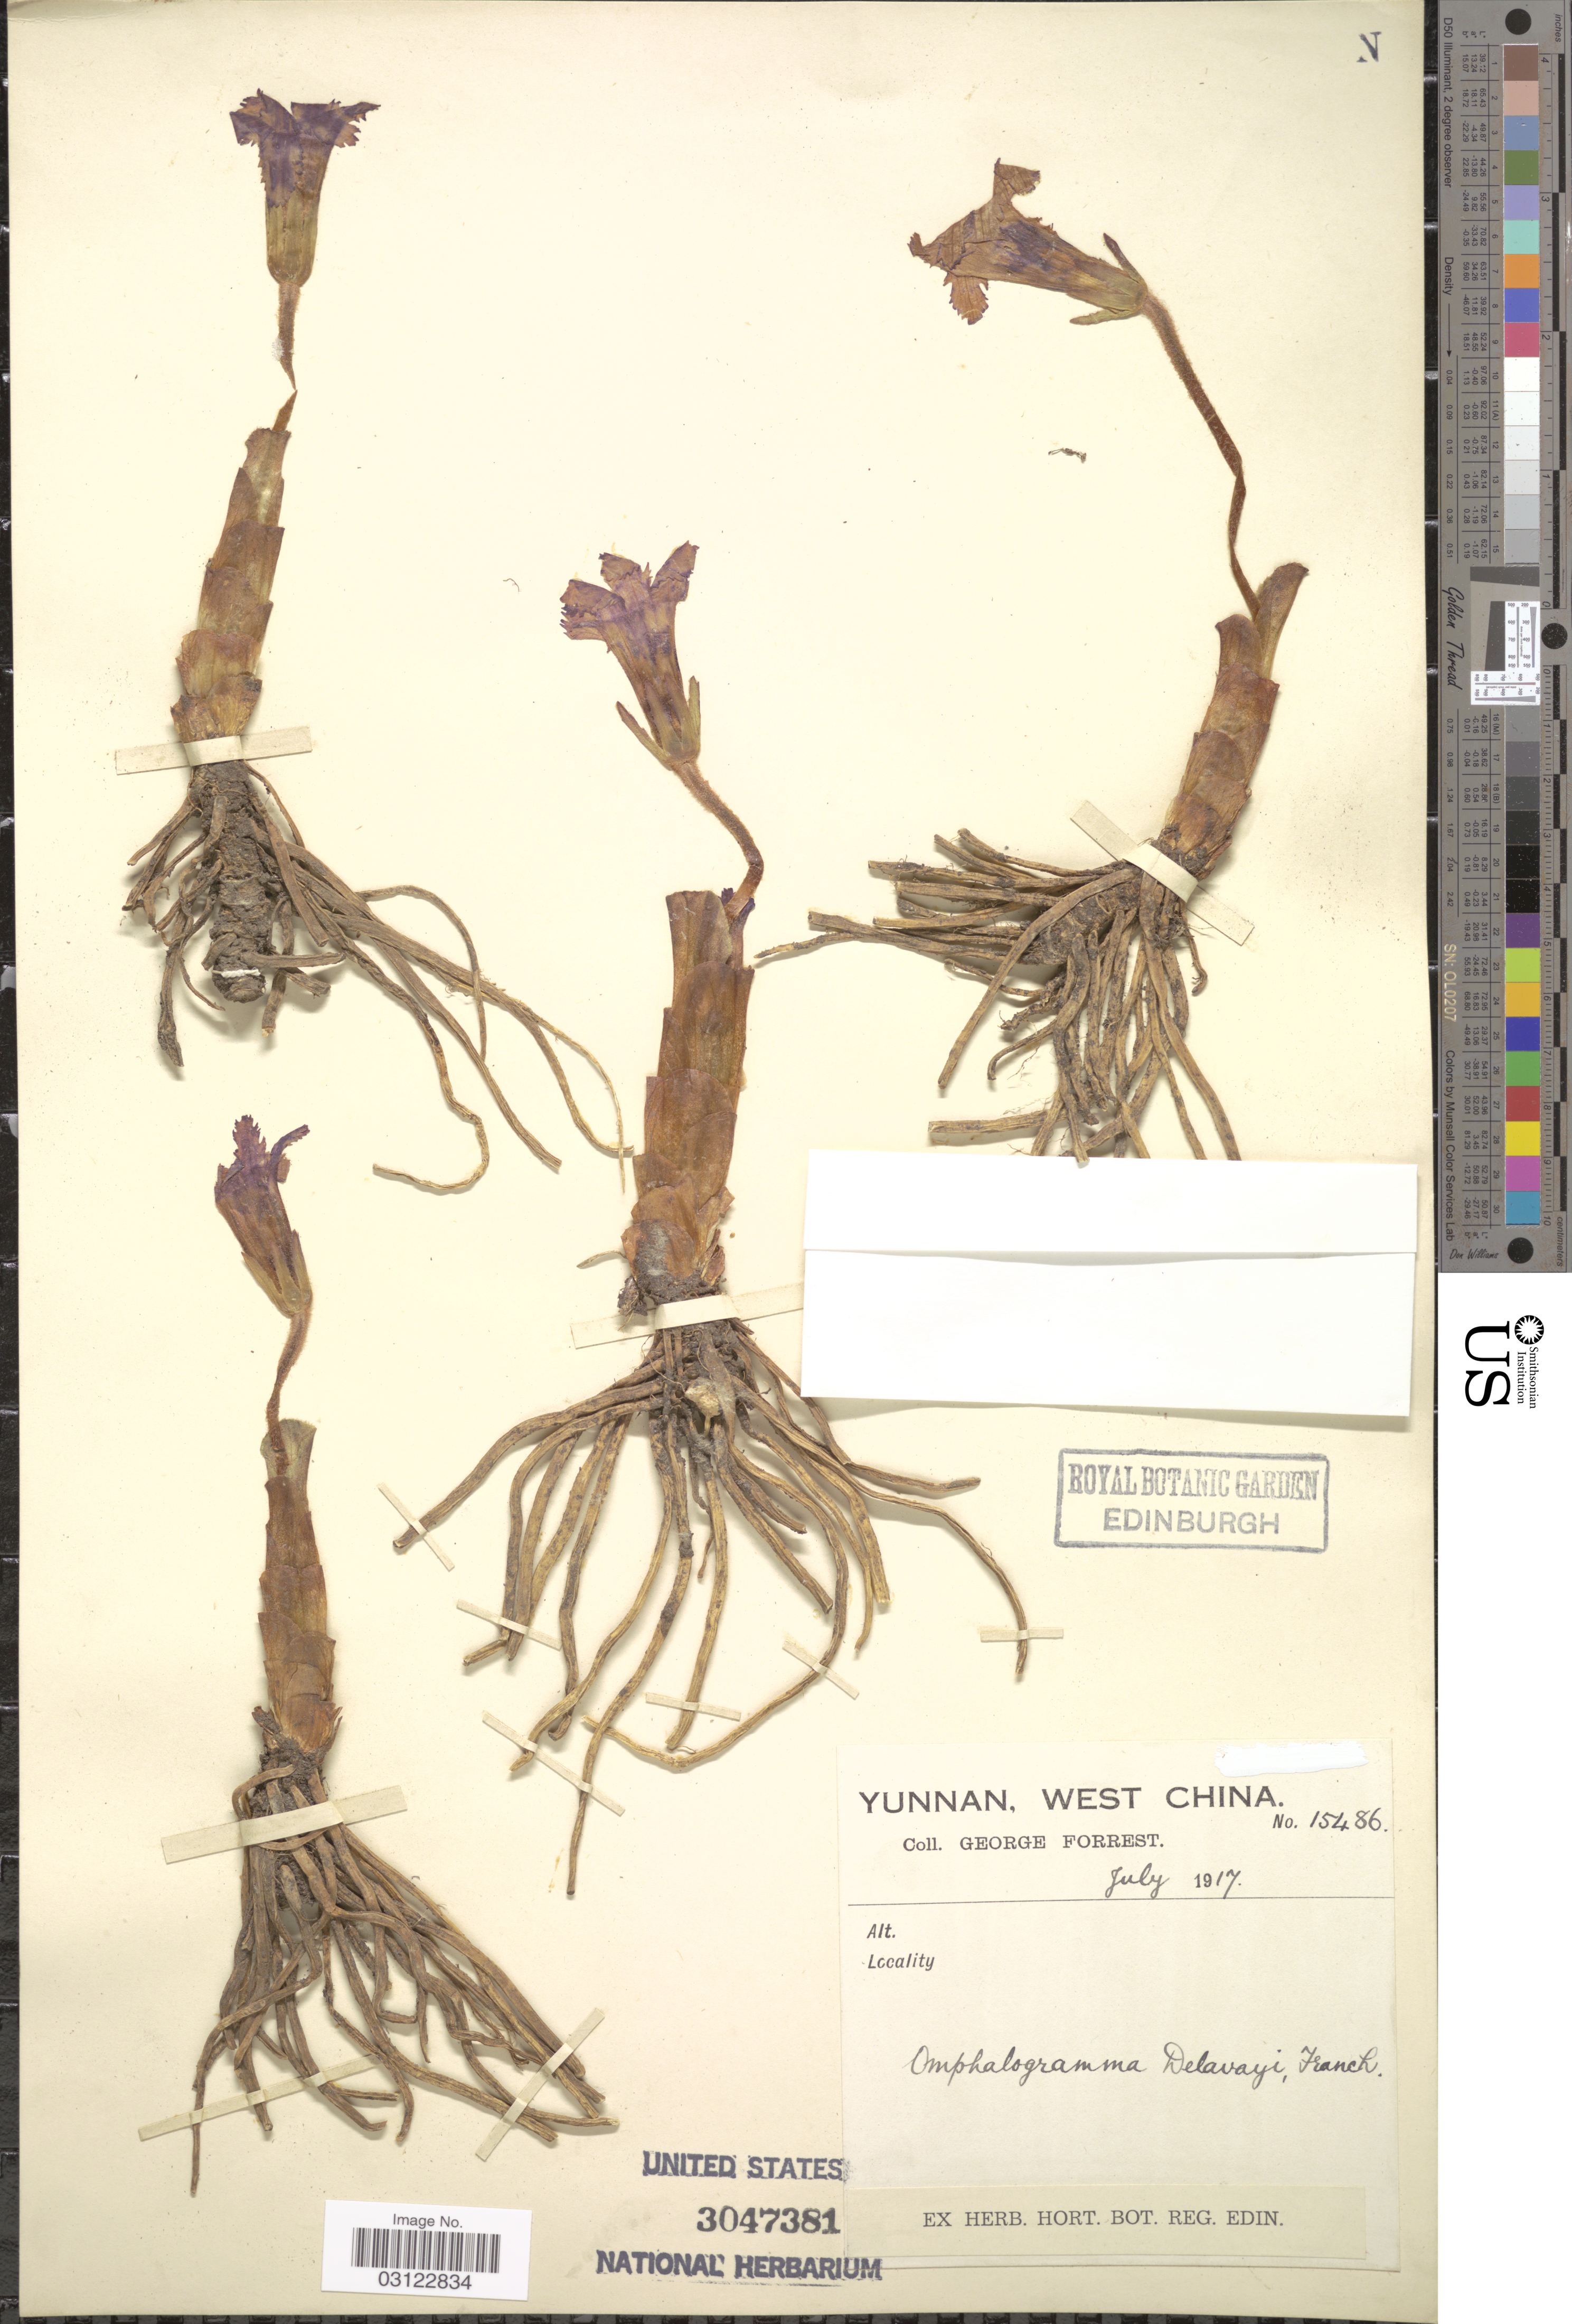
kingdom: Plantae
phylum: Tracheophyta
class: Magnoliopsida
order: Ericales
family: Primulaceae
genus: Omphalogramma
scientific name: Omphalogramma delavayi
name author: (Franch.) Franch.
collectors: G. Forrest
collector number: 15486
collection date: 1917-07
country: China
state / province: Yunnan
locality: West China.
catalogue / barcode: US 3047381